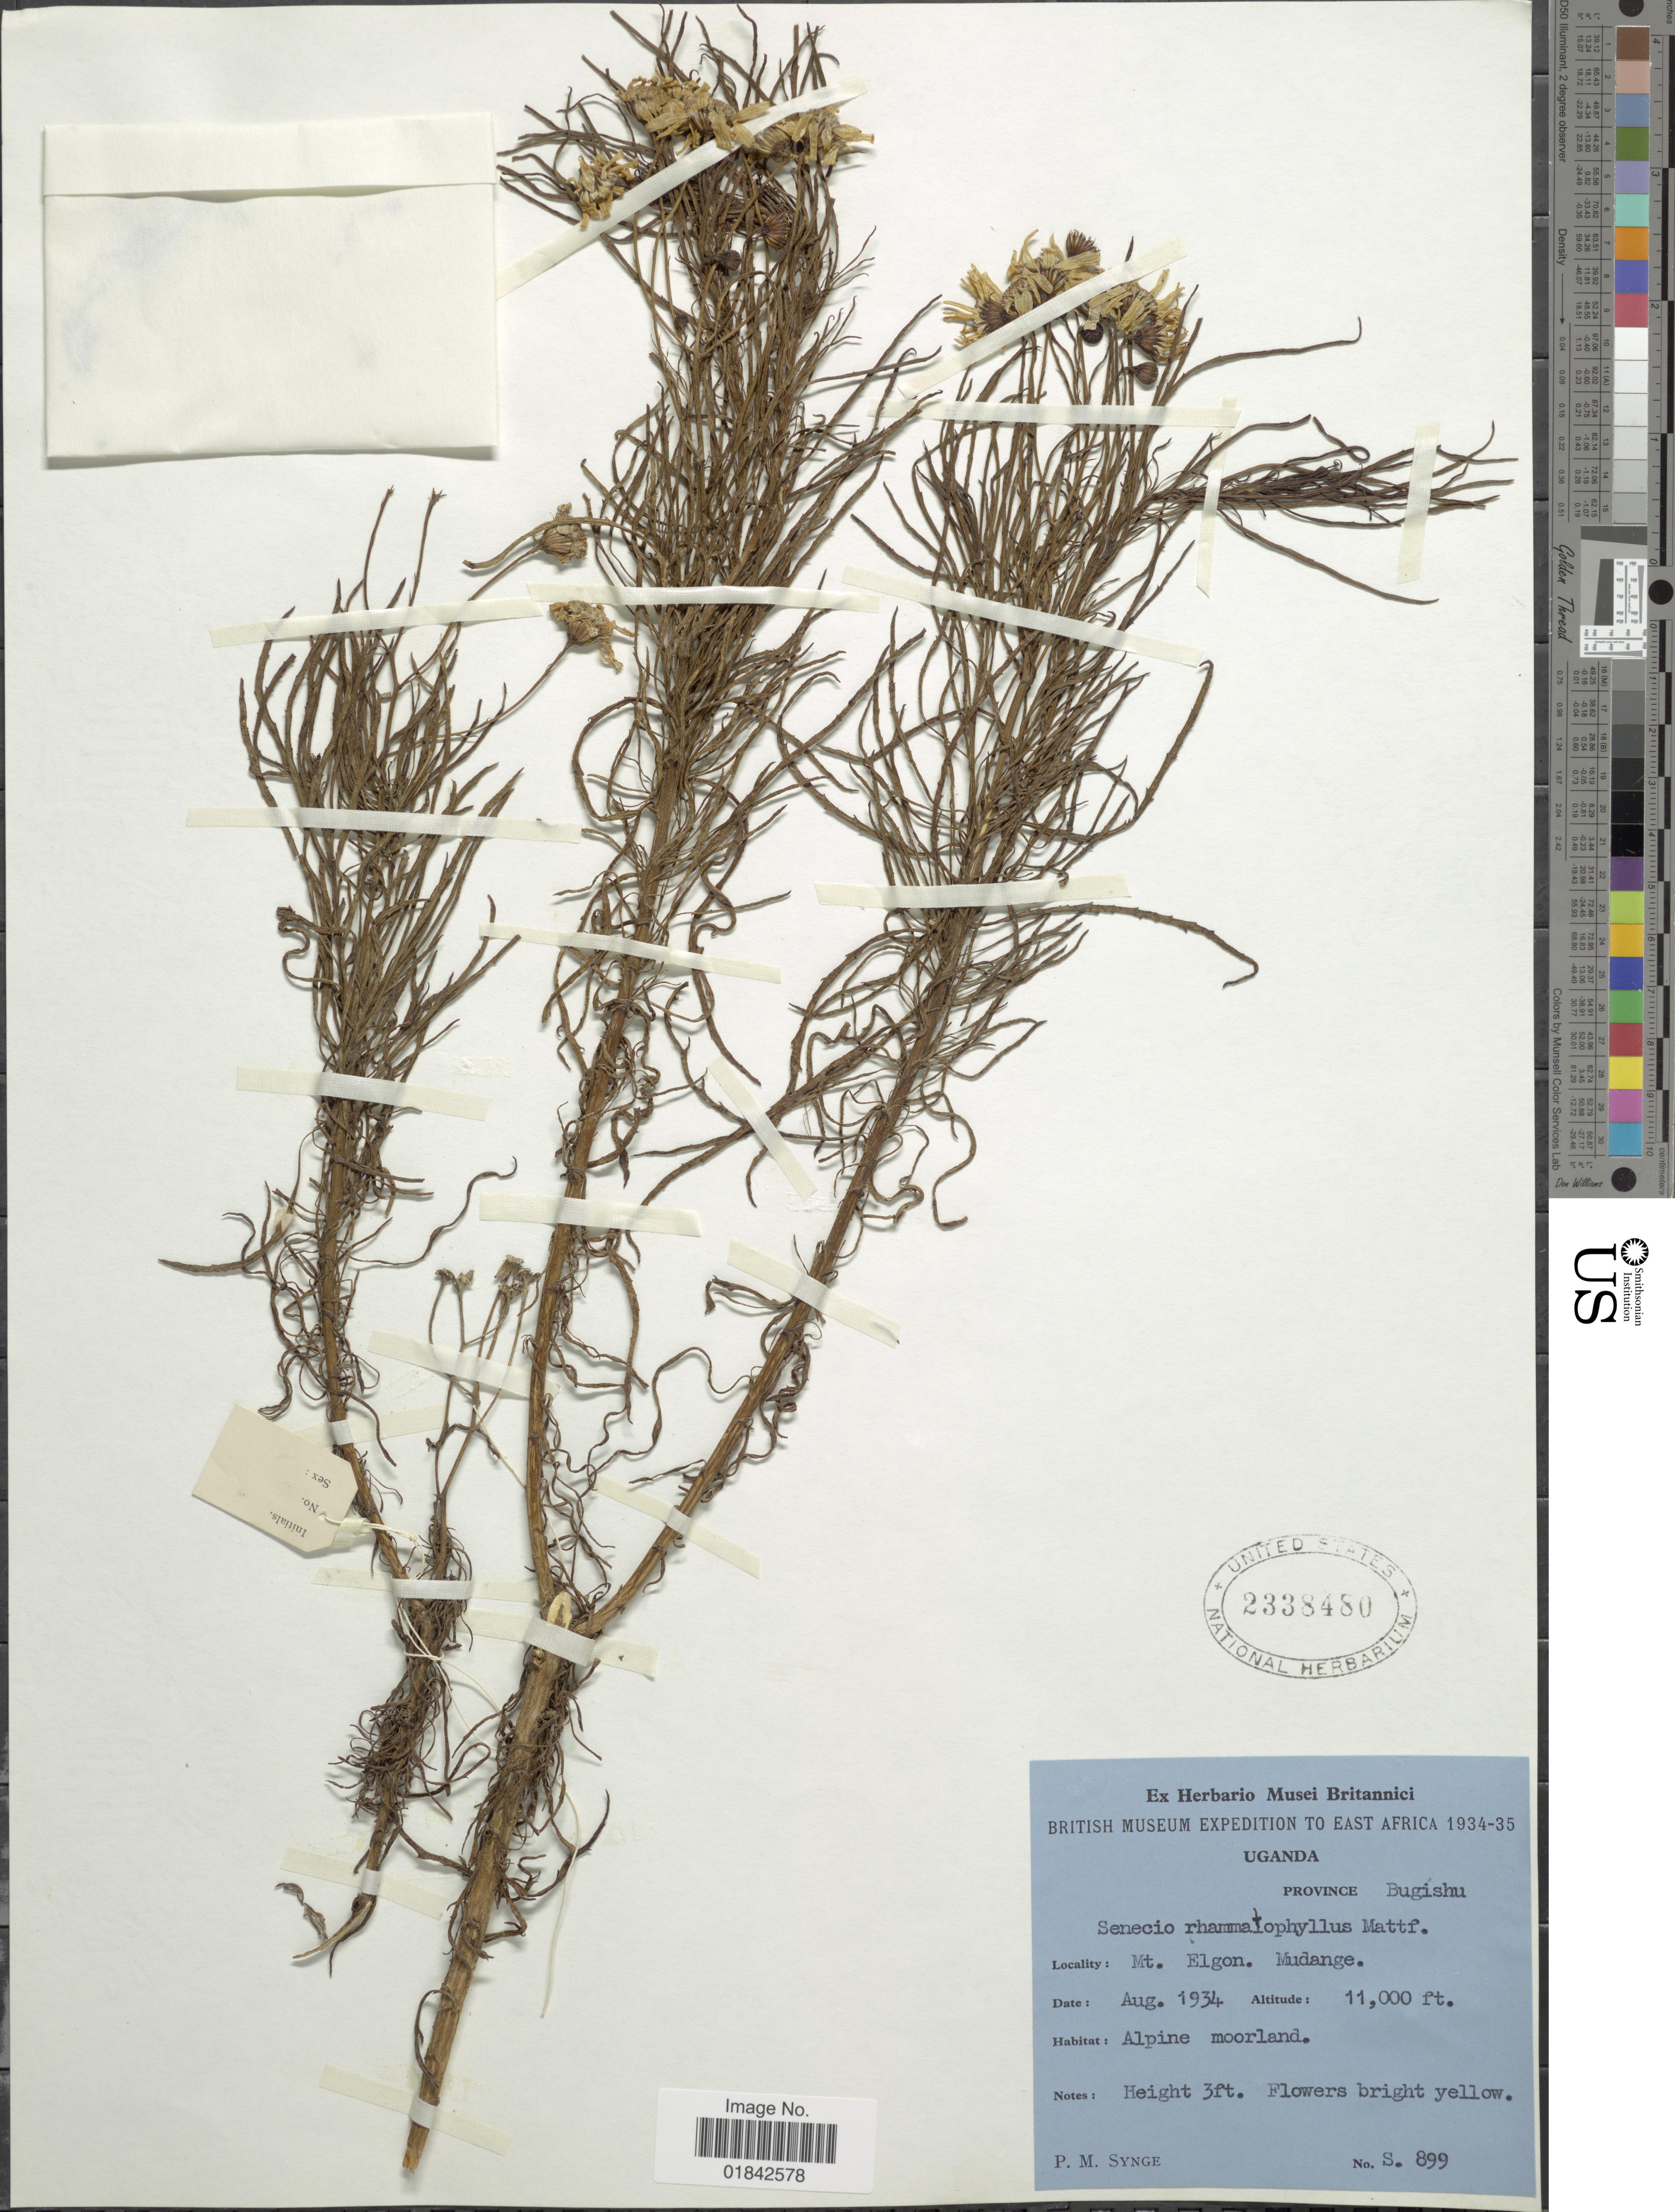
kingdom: Plantae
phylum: Tracheophyta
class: Magnoliopsida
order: Asterales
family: Asteraceae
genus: Senecio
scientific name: Senecio rhammatophyllus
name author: Mattf.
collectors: P. Synge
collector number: S899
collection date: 1934-08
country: Uganda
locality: Province Bugishu, Mt. Elgon, Mudange, Alpine moorland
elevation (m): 3353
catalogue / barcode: US 2338480